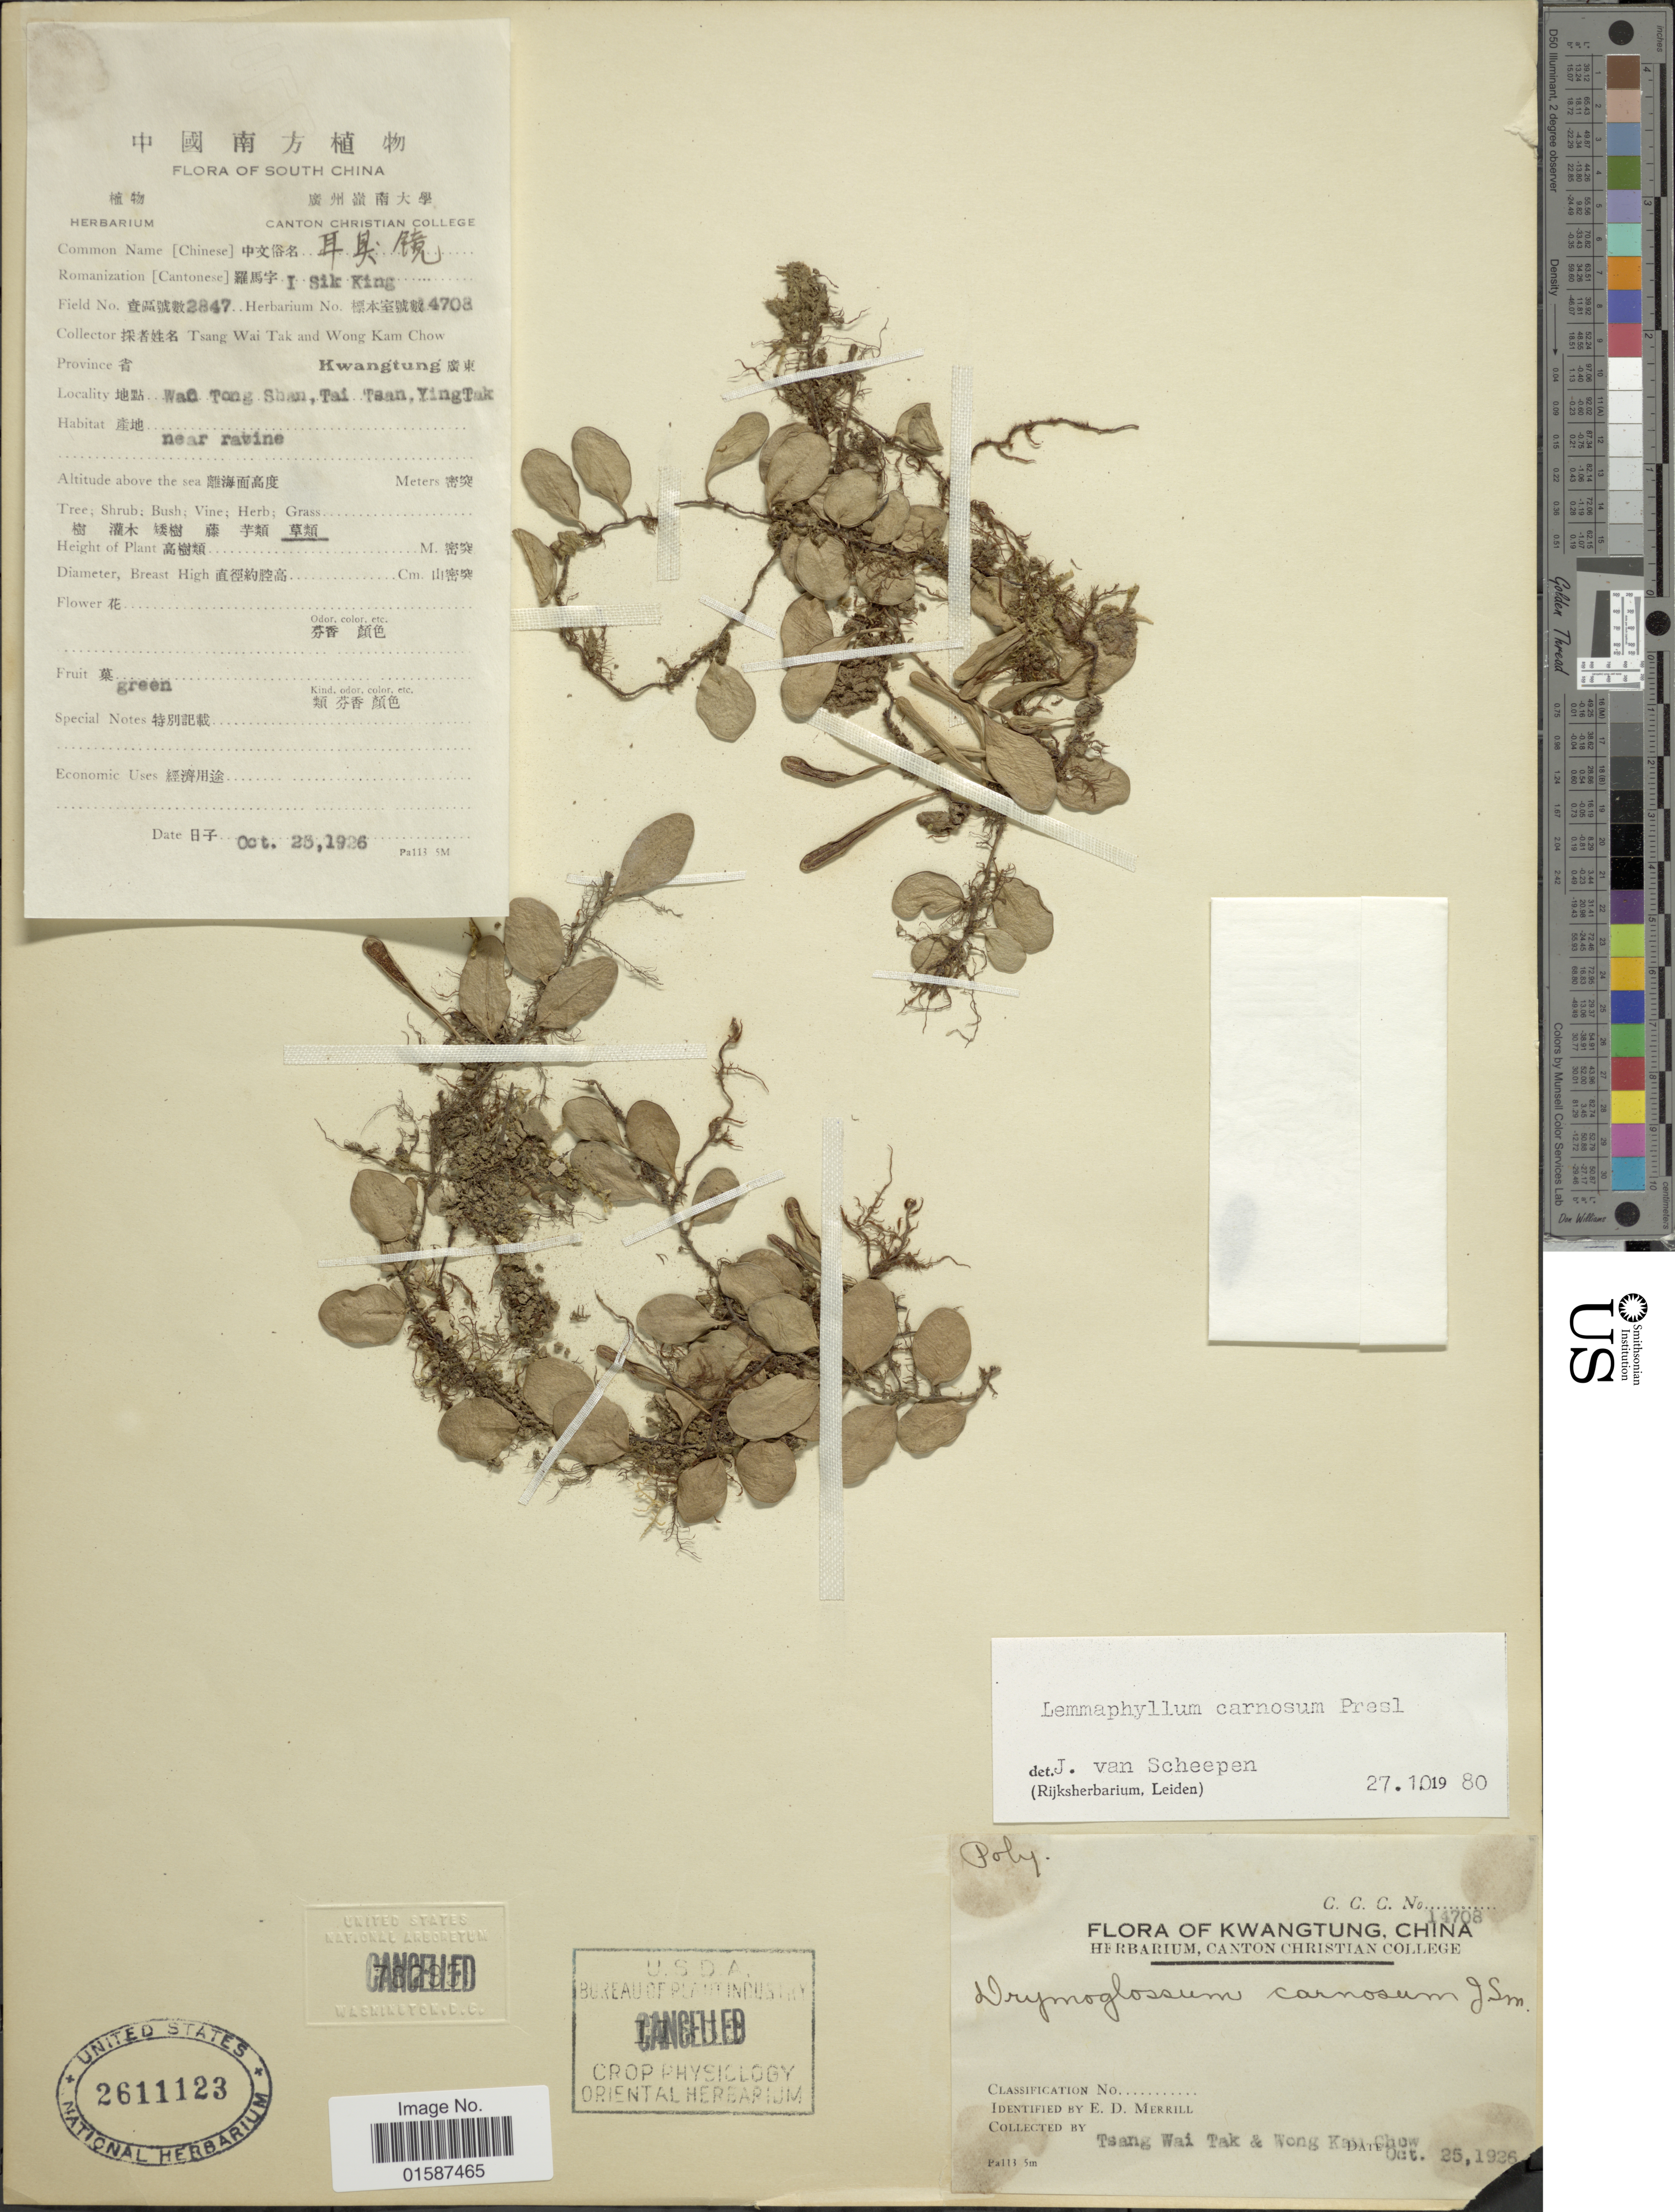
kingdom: Plantae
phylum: Tracheophyta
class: Polypodiopsida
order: Polypodiales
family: Polypodiaceae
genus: Lemmaphyllum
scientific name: Lemmaphyllum carnosum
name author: (J. Sm. ex Hook.) C. Presl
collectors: W. T. Tsang & W. Chow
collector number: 14708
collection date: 1926-10-25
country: China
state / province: Guangdong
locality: Kwangtung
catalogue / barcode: US 2611123